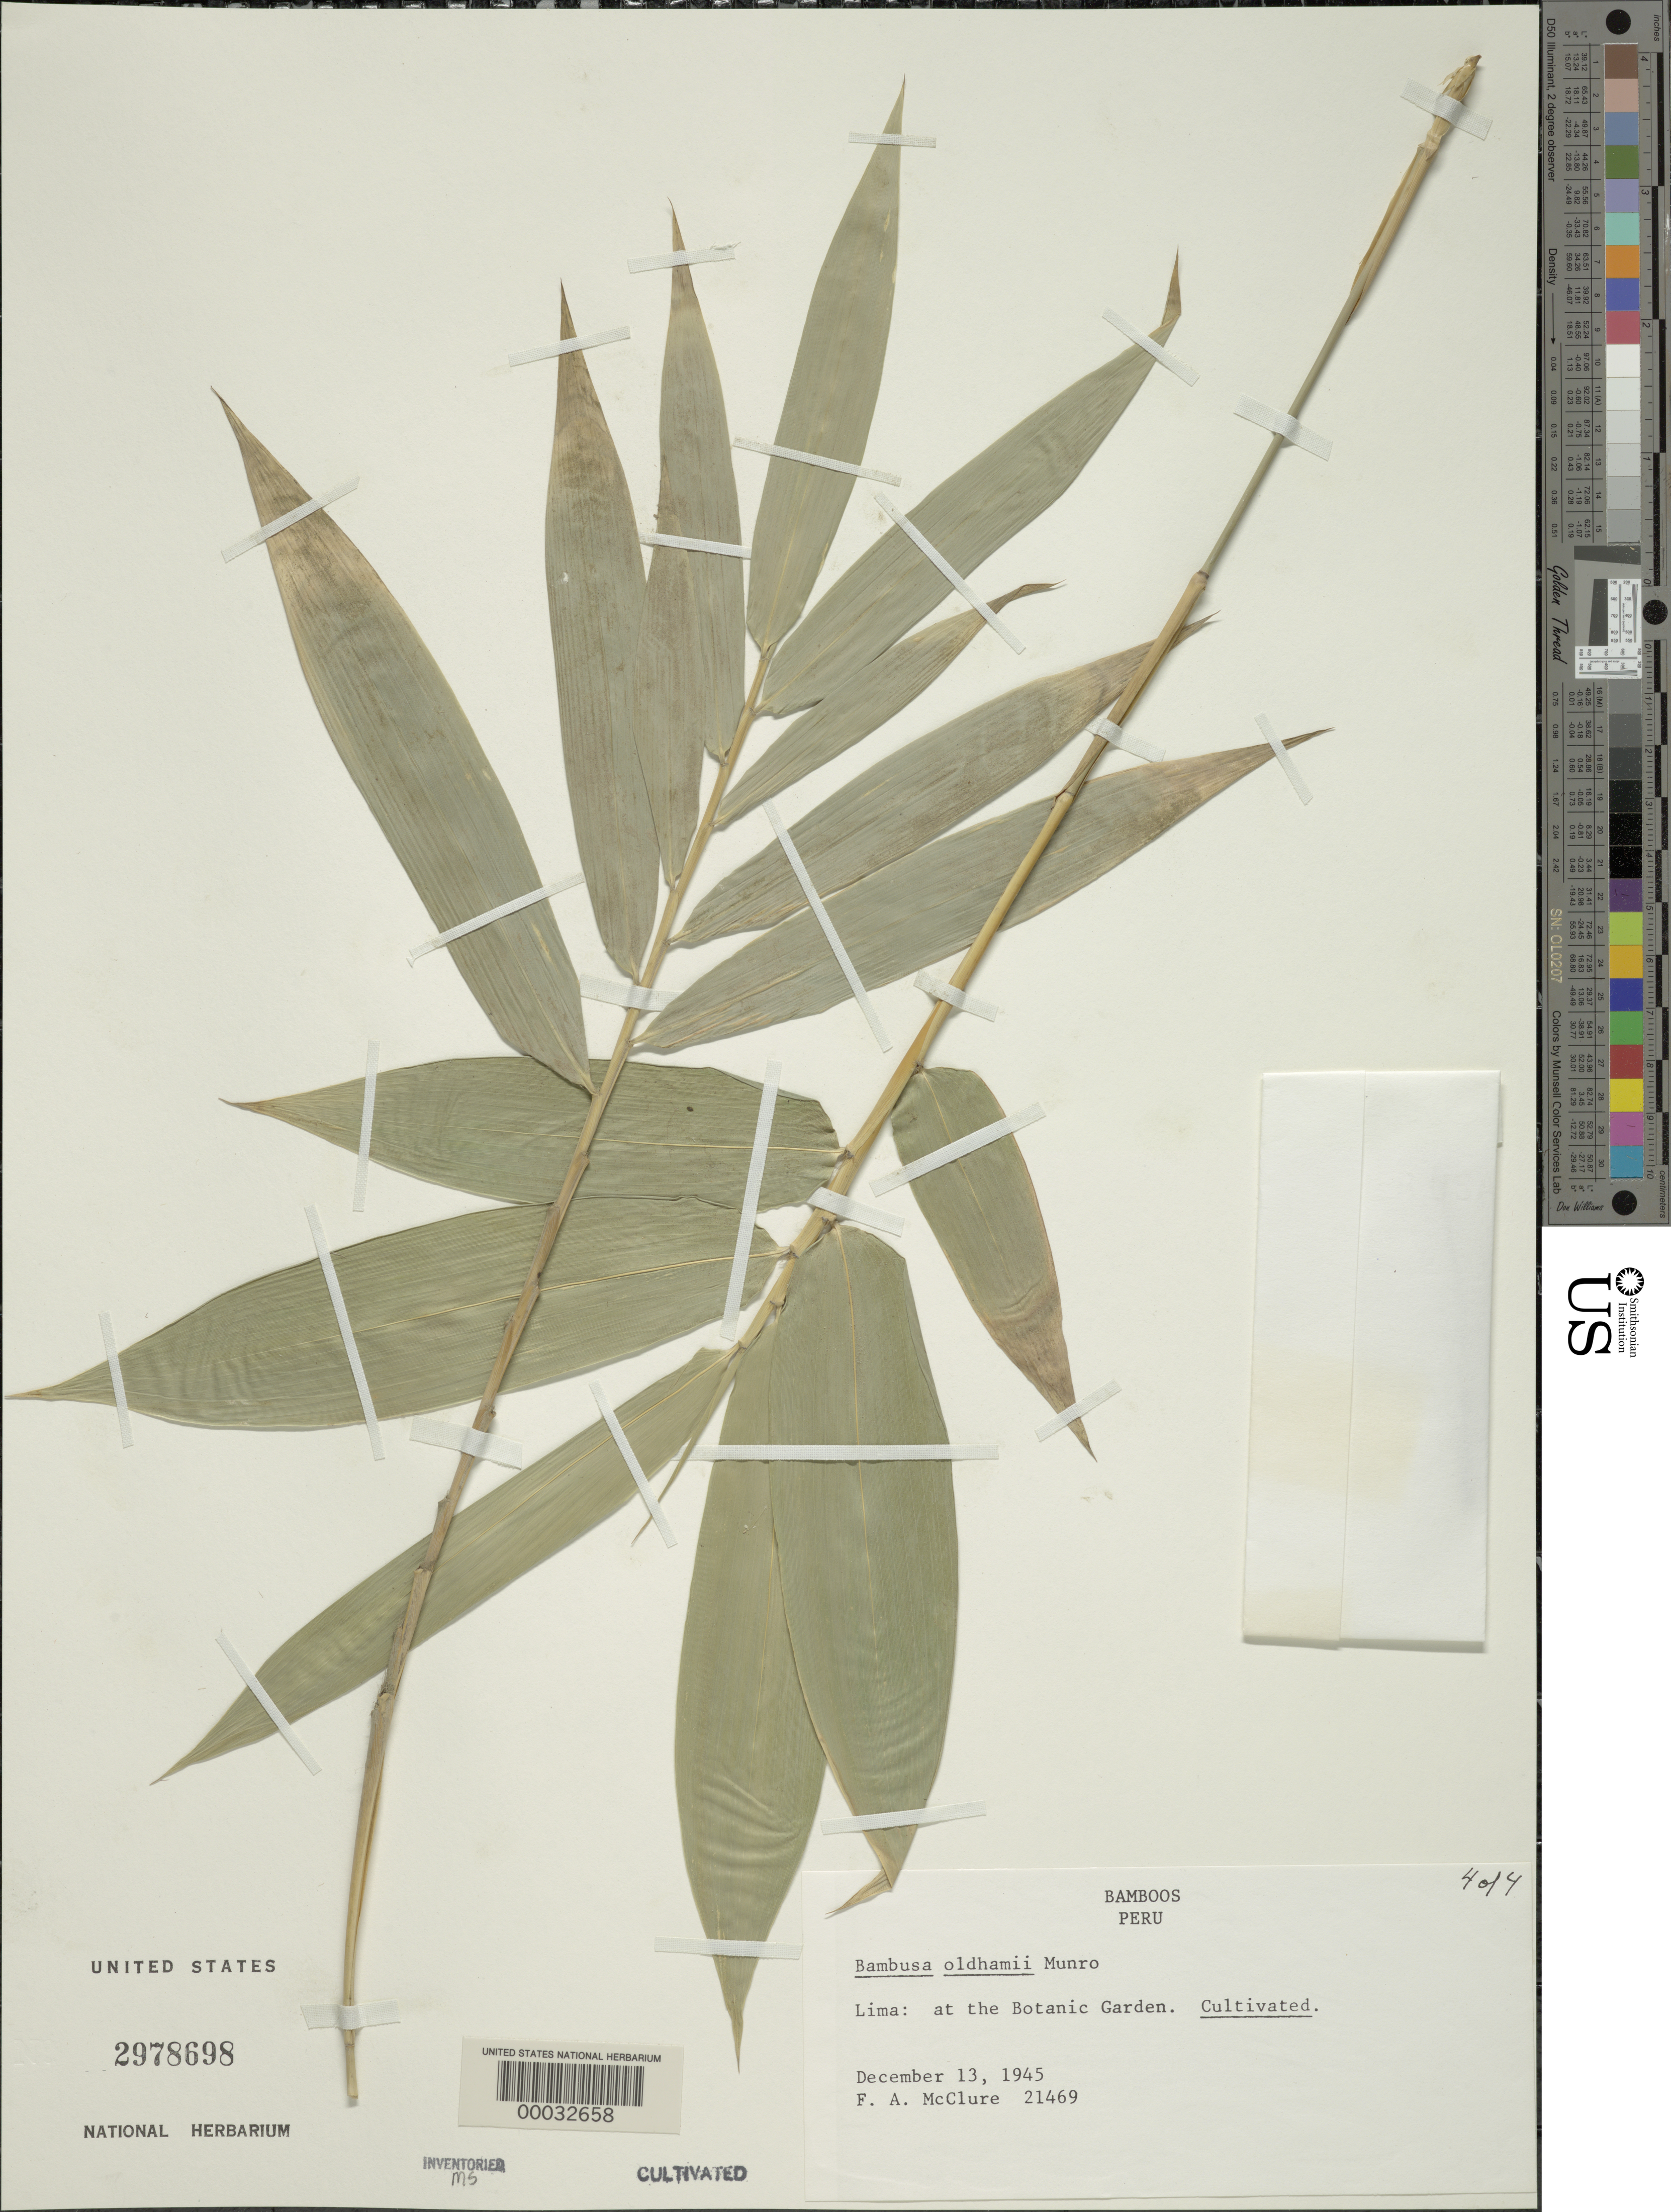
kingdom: Plantae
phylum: Tracheophyta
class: Liliopsida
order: Poales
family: Poaceae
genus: Bambusa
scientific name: Bambusa oldhamii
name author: Munro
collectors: F. A. McClure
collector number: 21469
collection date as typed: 13 Dec 1945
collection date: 1945-12-13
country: Peru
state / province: Lima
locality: Botanic Garden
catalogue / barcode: US 2978698